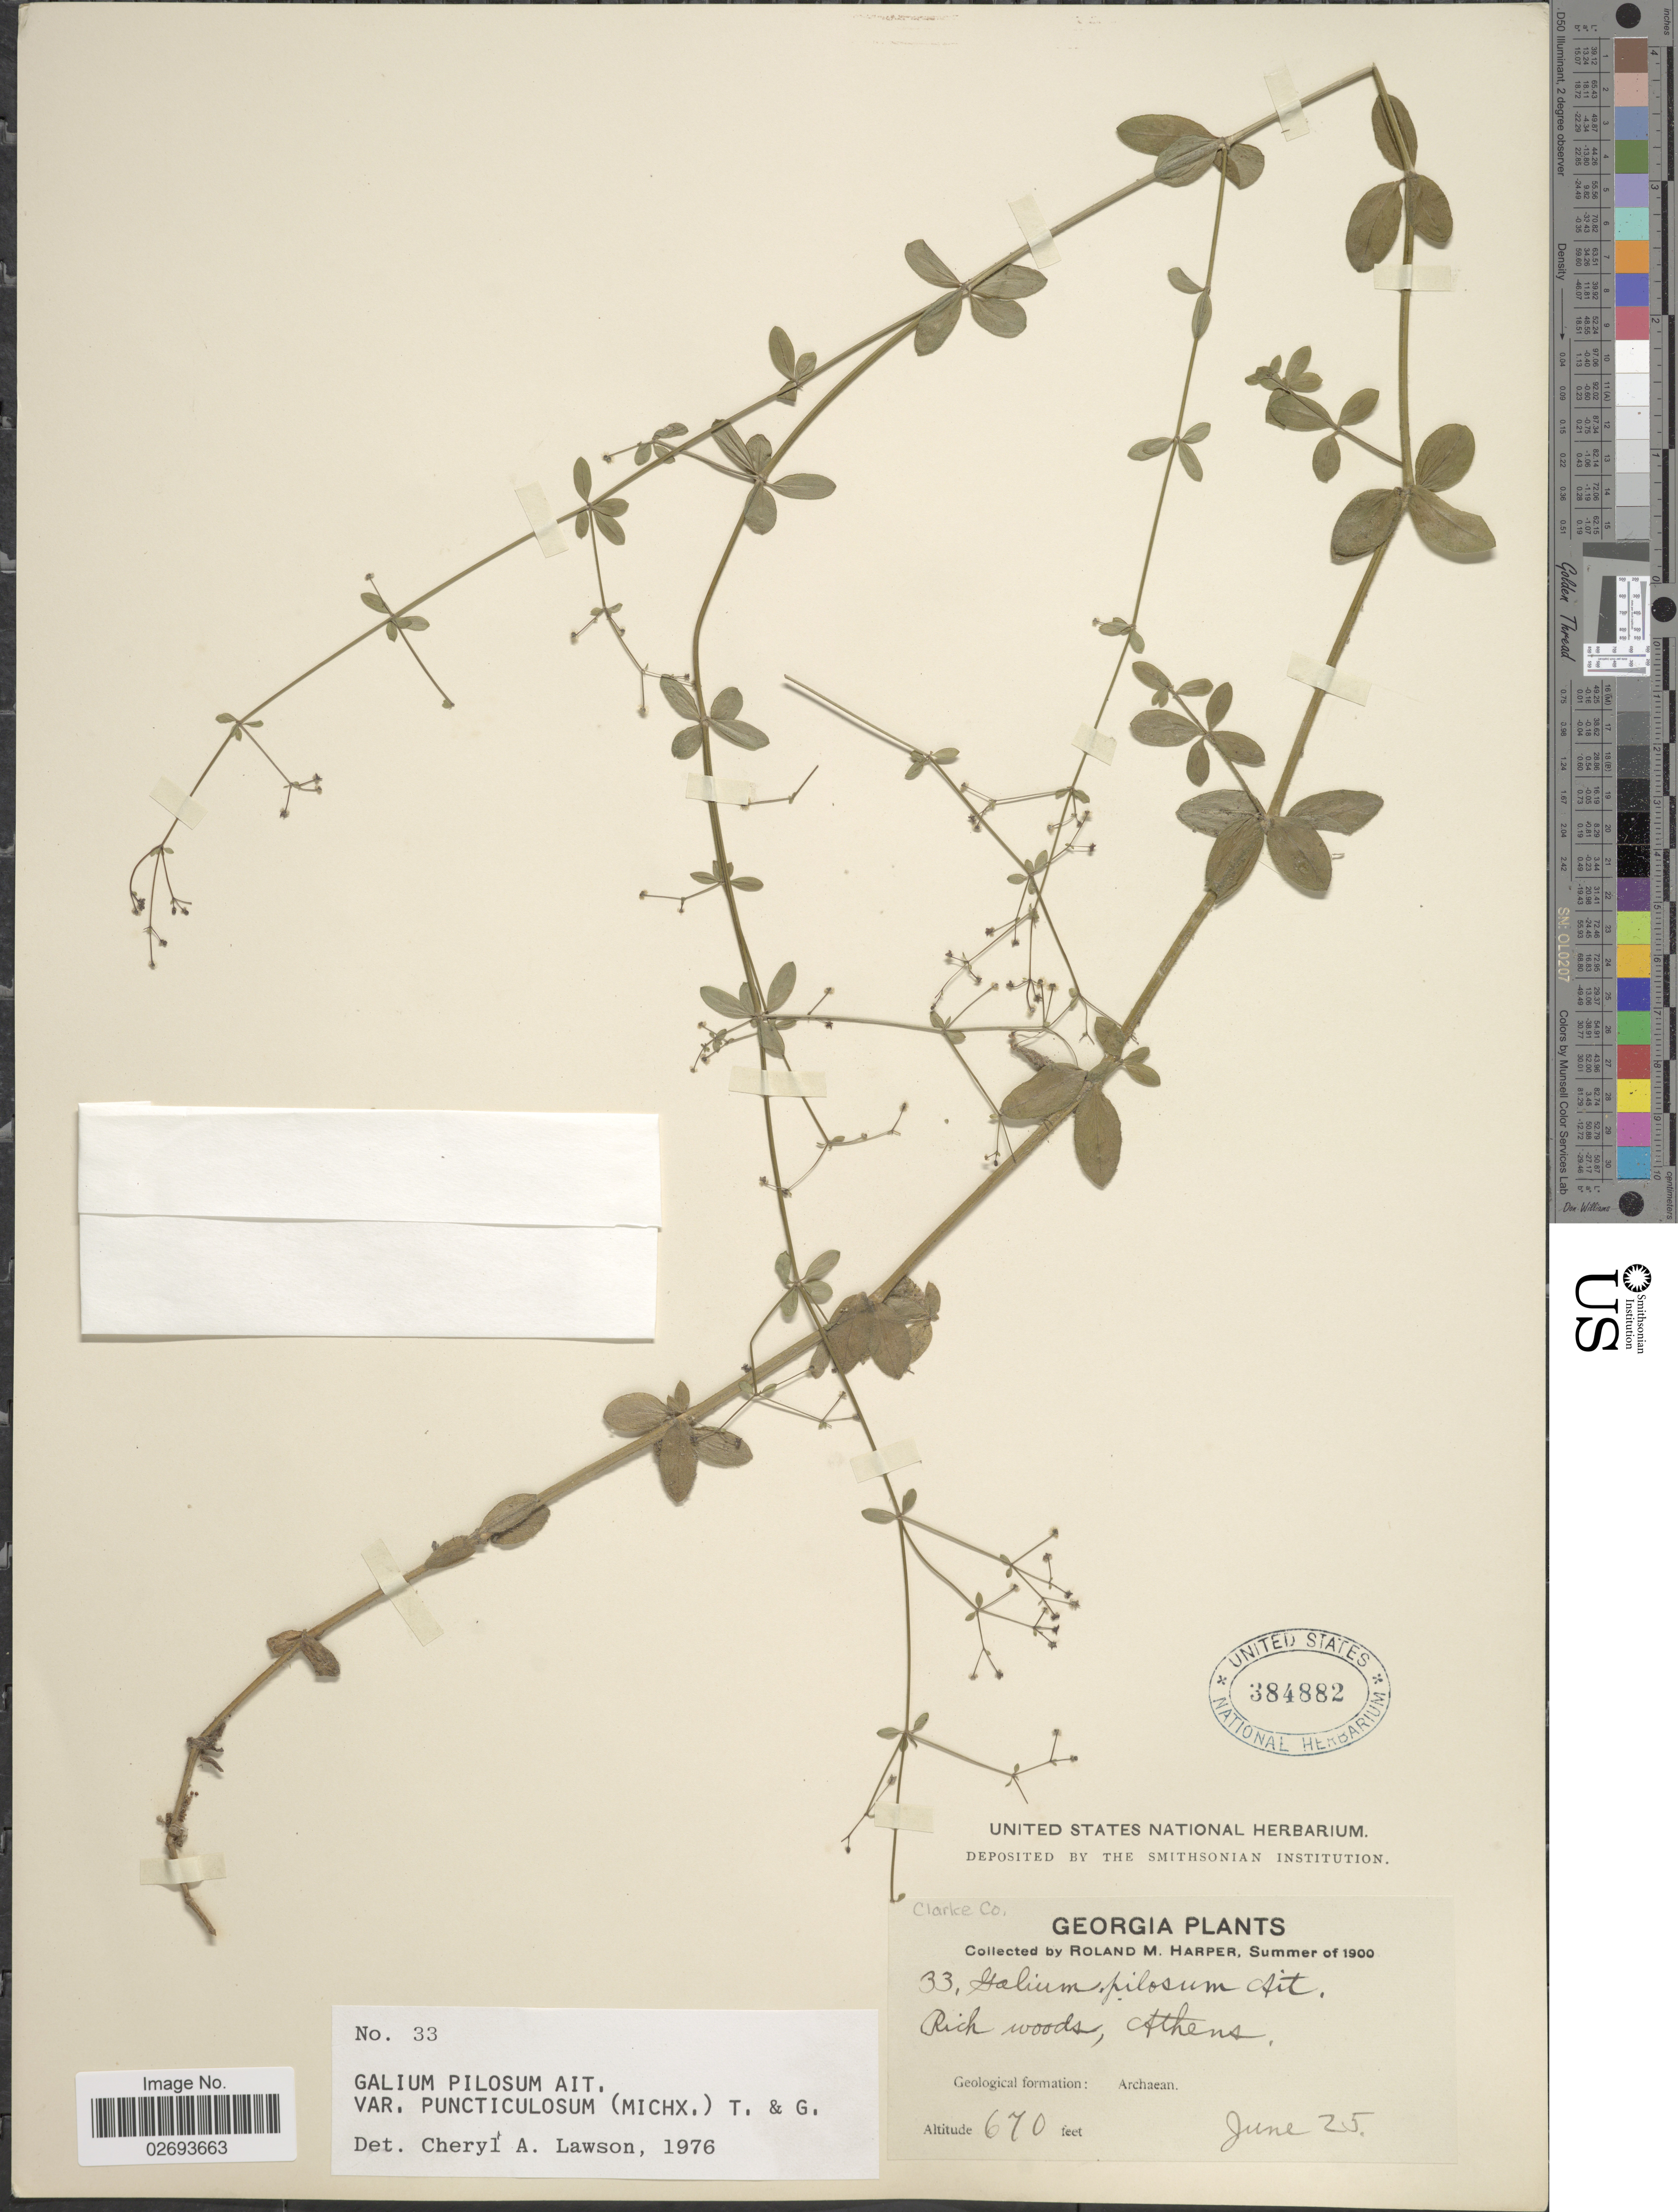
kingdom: Plantae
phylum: Tracheophyta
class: Magnoliopsida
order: Gentianales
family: Rubiaceae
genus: Galium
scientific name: Galium pilosum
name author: Aiton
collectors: R. M. Harper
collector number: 33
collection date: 1900-06-25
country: United States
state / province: Georgia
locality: Clarke Co., Athens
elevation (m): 204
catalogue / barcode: US 384882